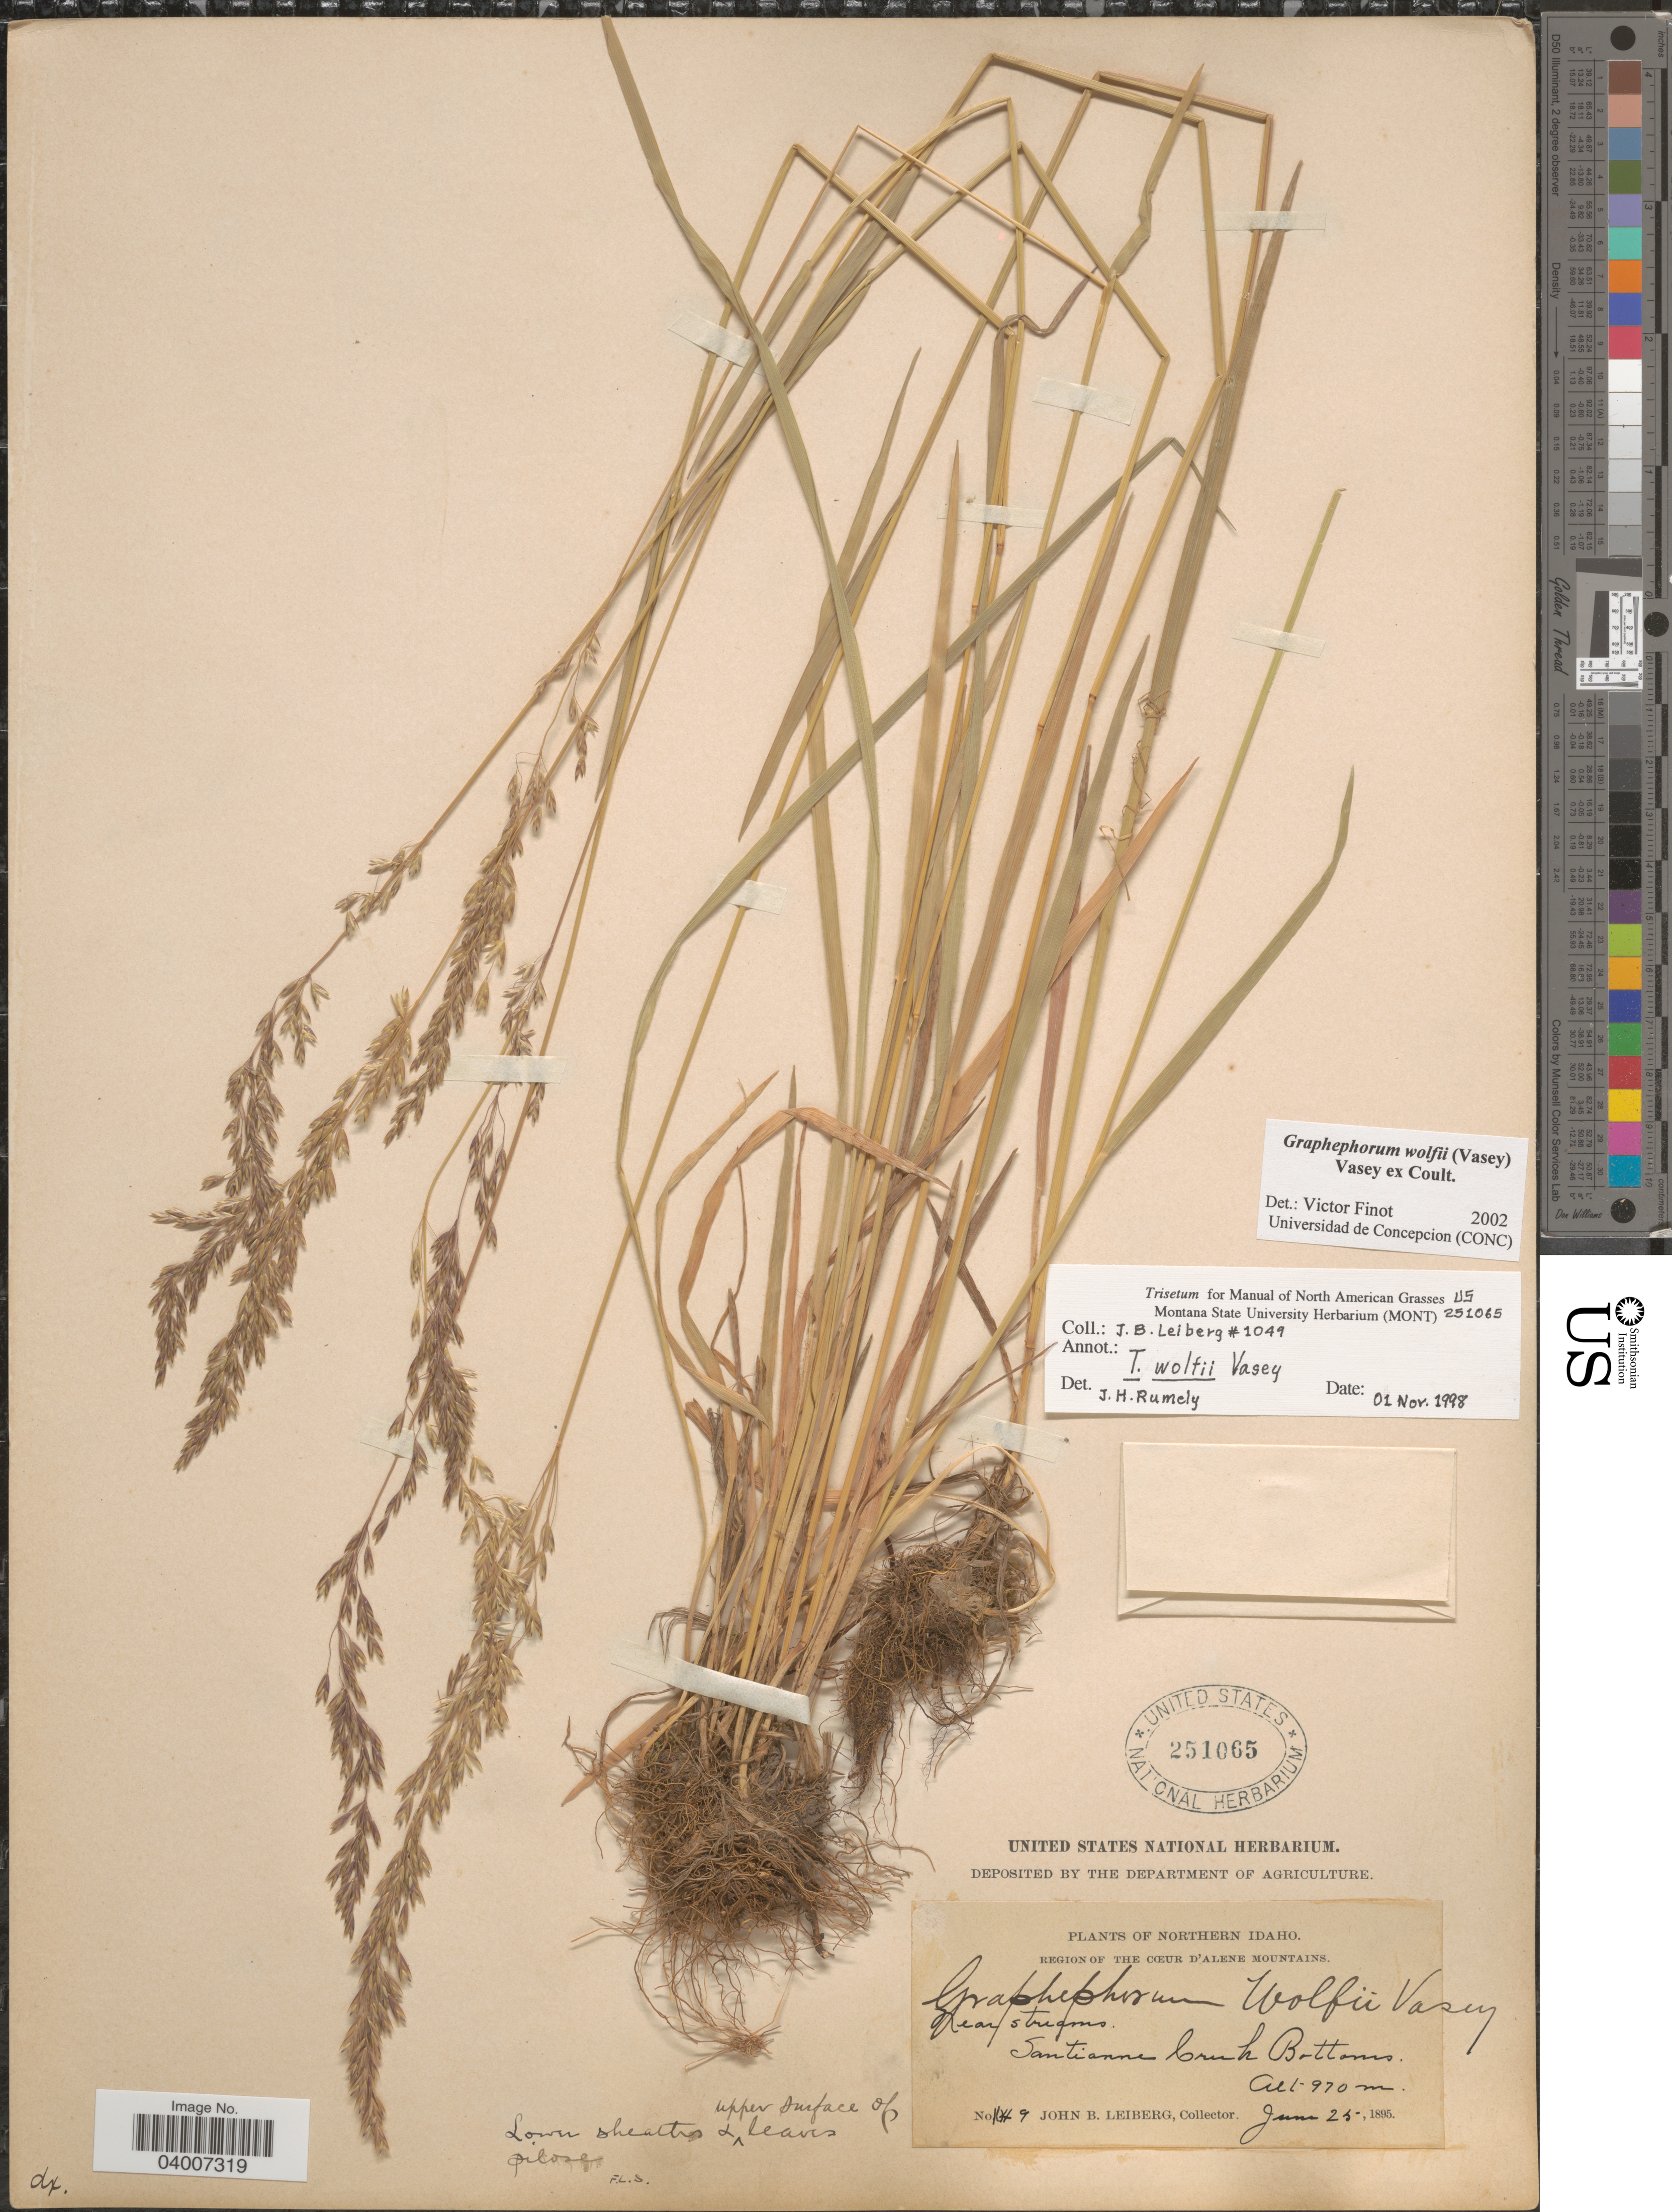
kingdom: Plantae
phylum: Tracheophyta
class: Liliopsida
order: Poales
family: Poaceae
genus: Graphephorum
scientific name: Graphephorum wolfii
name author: (E. Fourn.) Vasey ex Coult.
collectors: J. B. Leiberg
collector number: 149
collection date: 1895-06-25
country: United States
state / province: Idaho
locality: Region of the Cœur D'Alene Mountains. Santianne Creek Bottoms.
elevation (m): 970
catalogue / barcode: US 251065